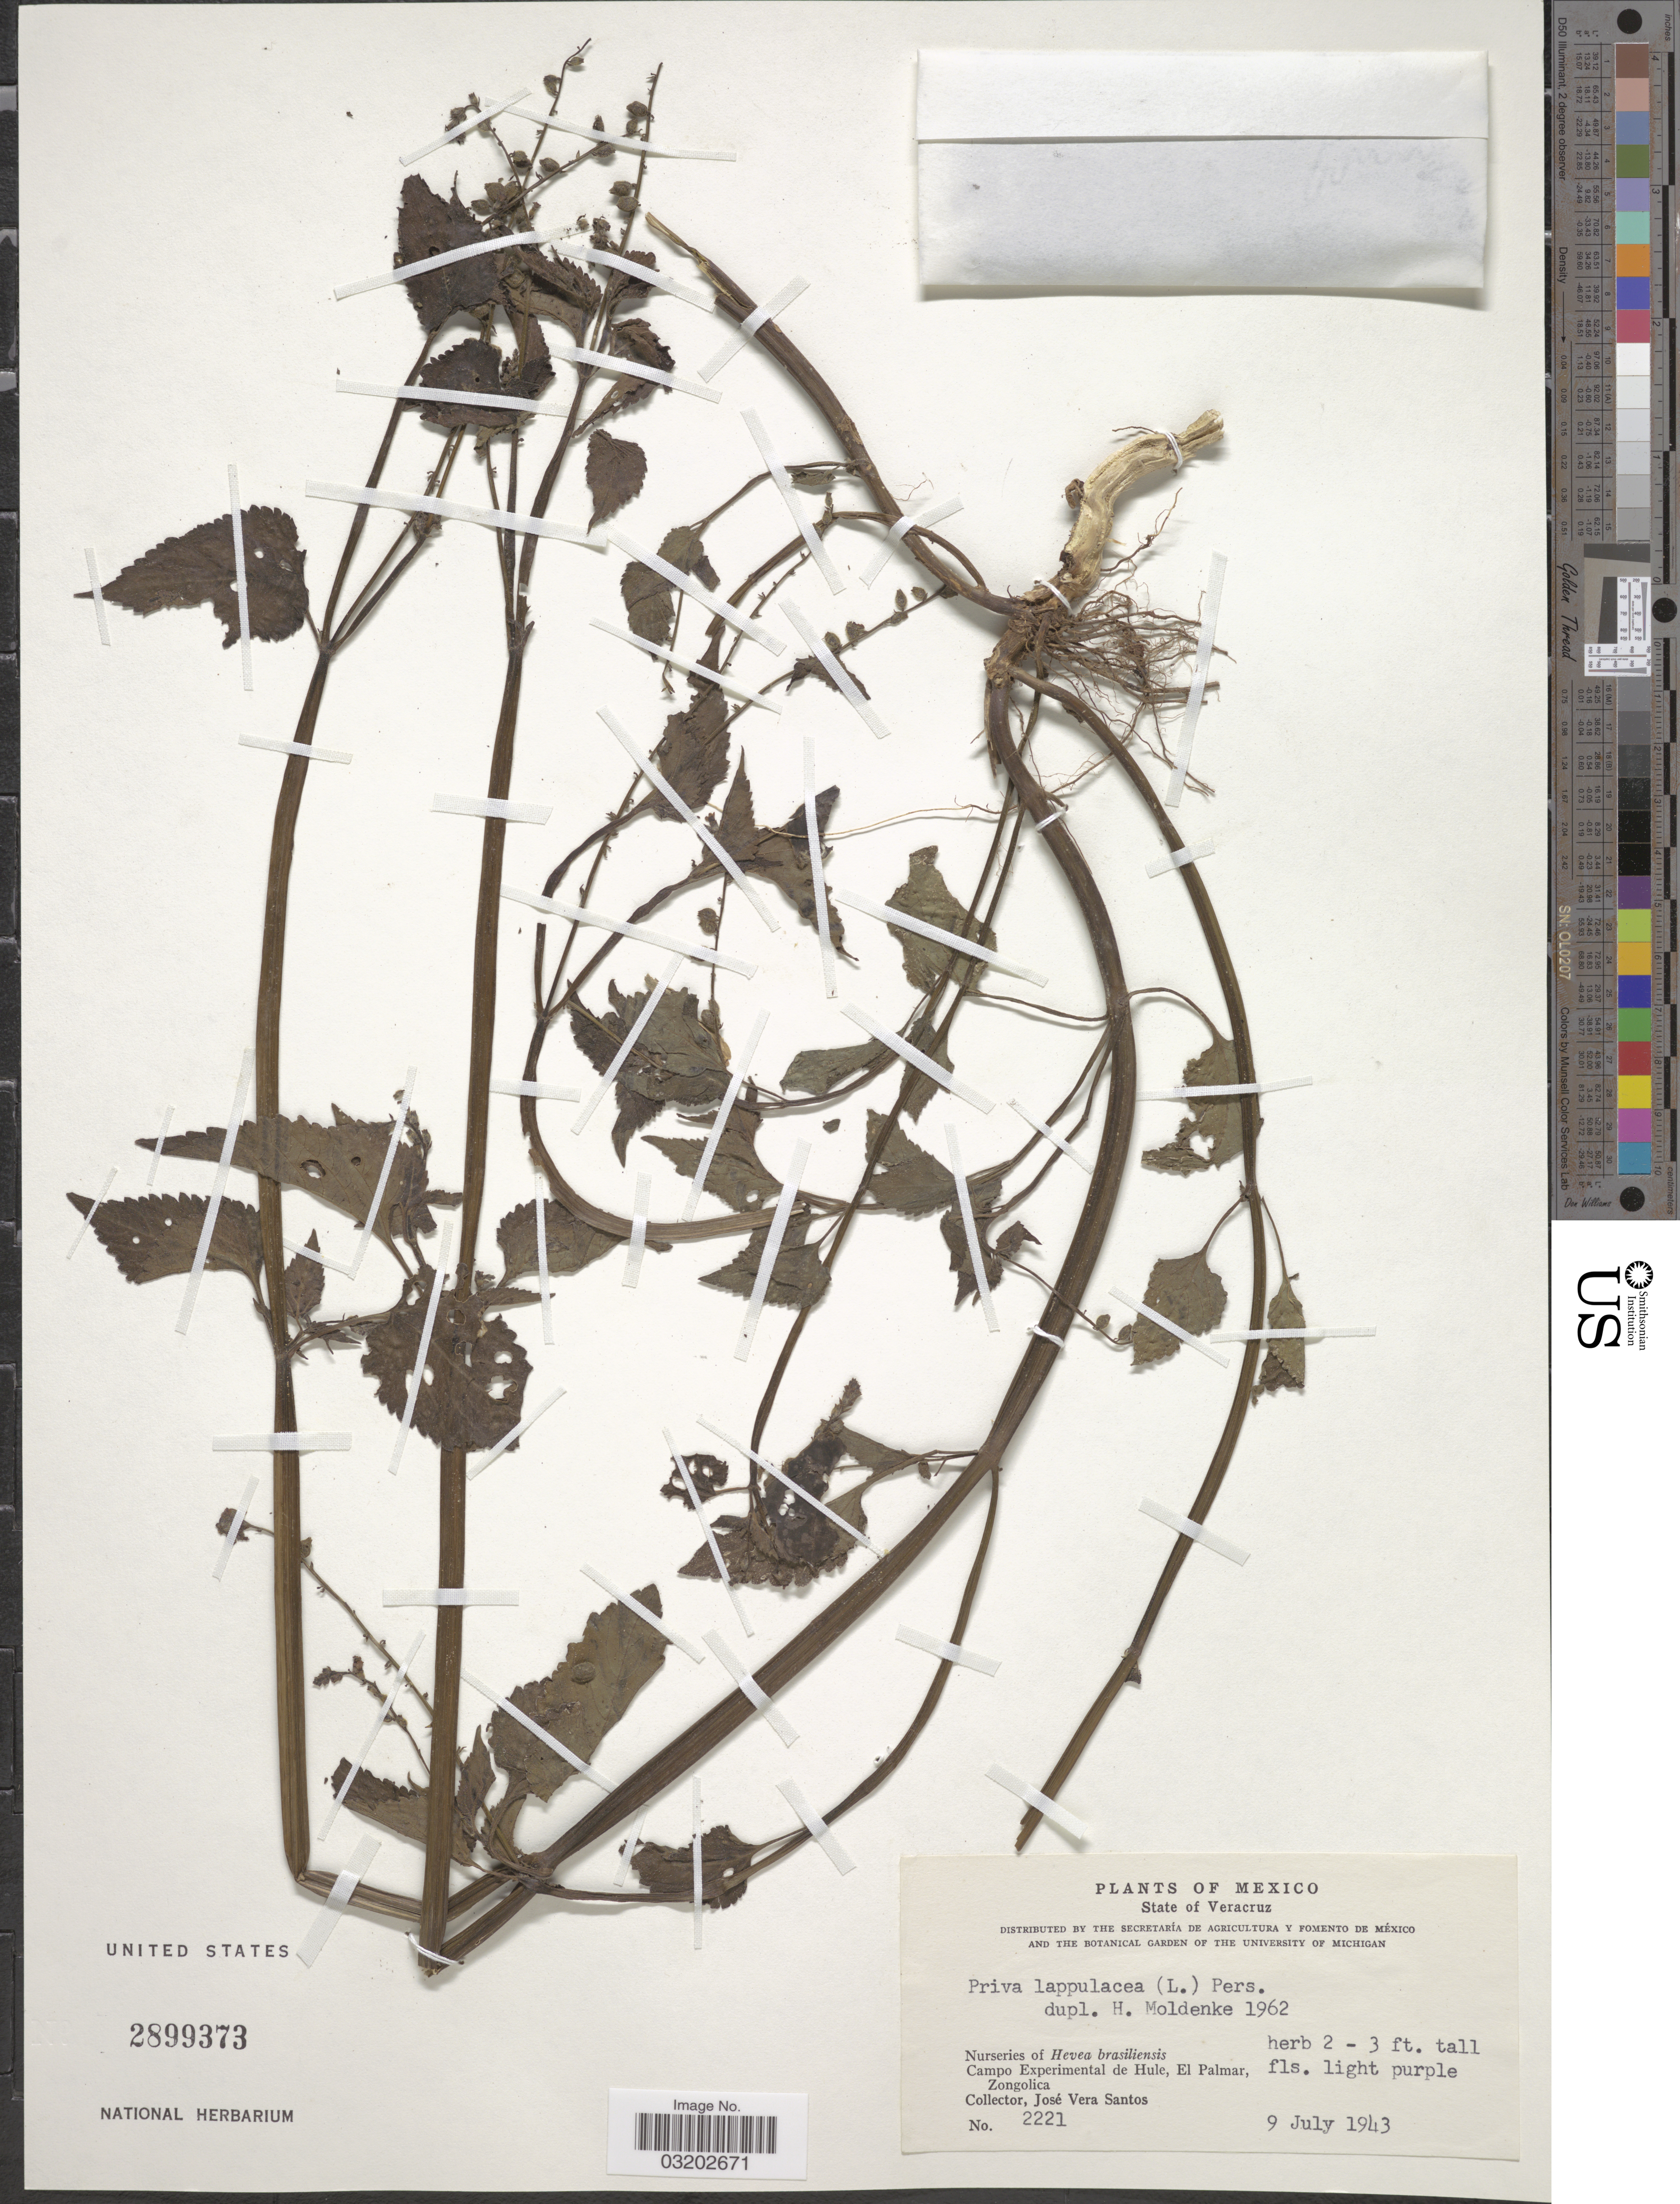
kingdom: Plantae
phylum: Tracheophyta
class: Magnoliopsida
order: Lamiales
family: Verbenaceae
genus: Priva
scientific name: Priva lappulacea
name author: (L.) Pers.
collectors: J. Santos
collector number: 2221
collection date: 1943-07-09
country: Mexico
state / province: Veracruz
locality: Veracruz. Campo Experimental de Hule, El Palmar, Zongolica.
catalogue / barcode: US 2899373